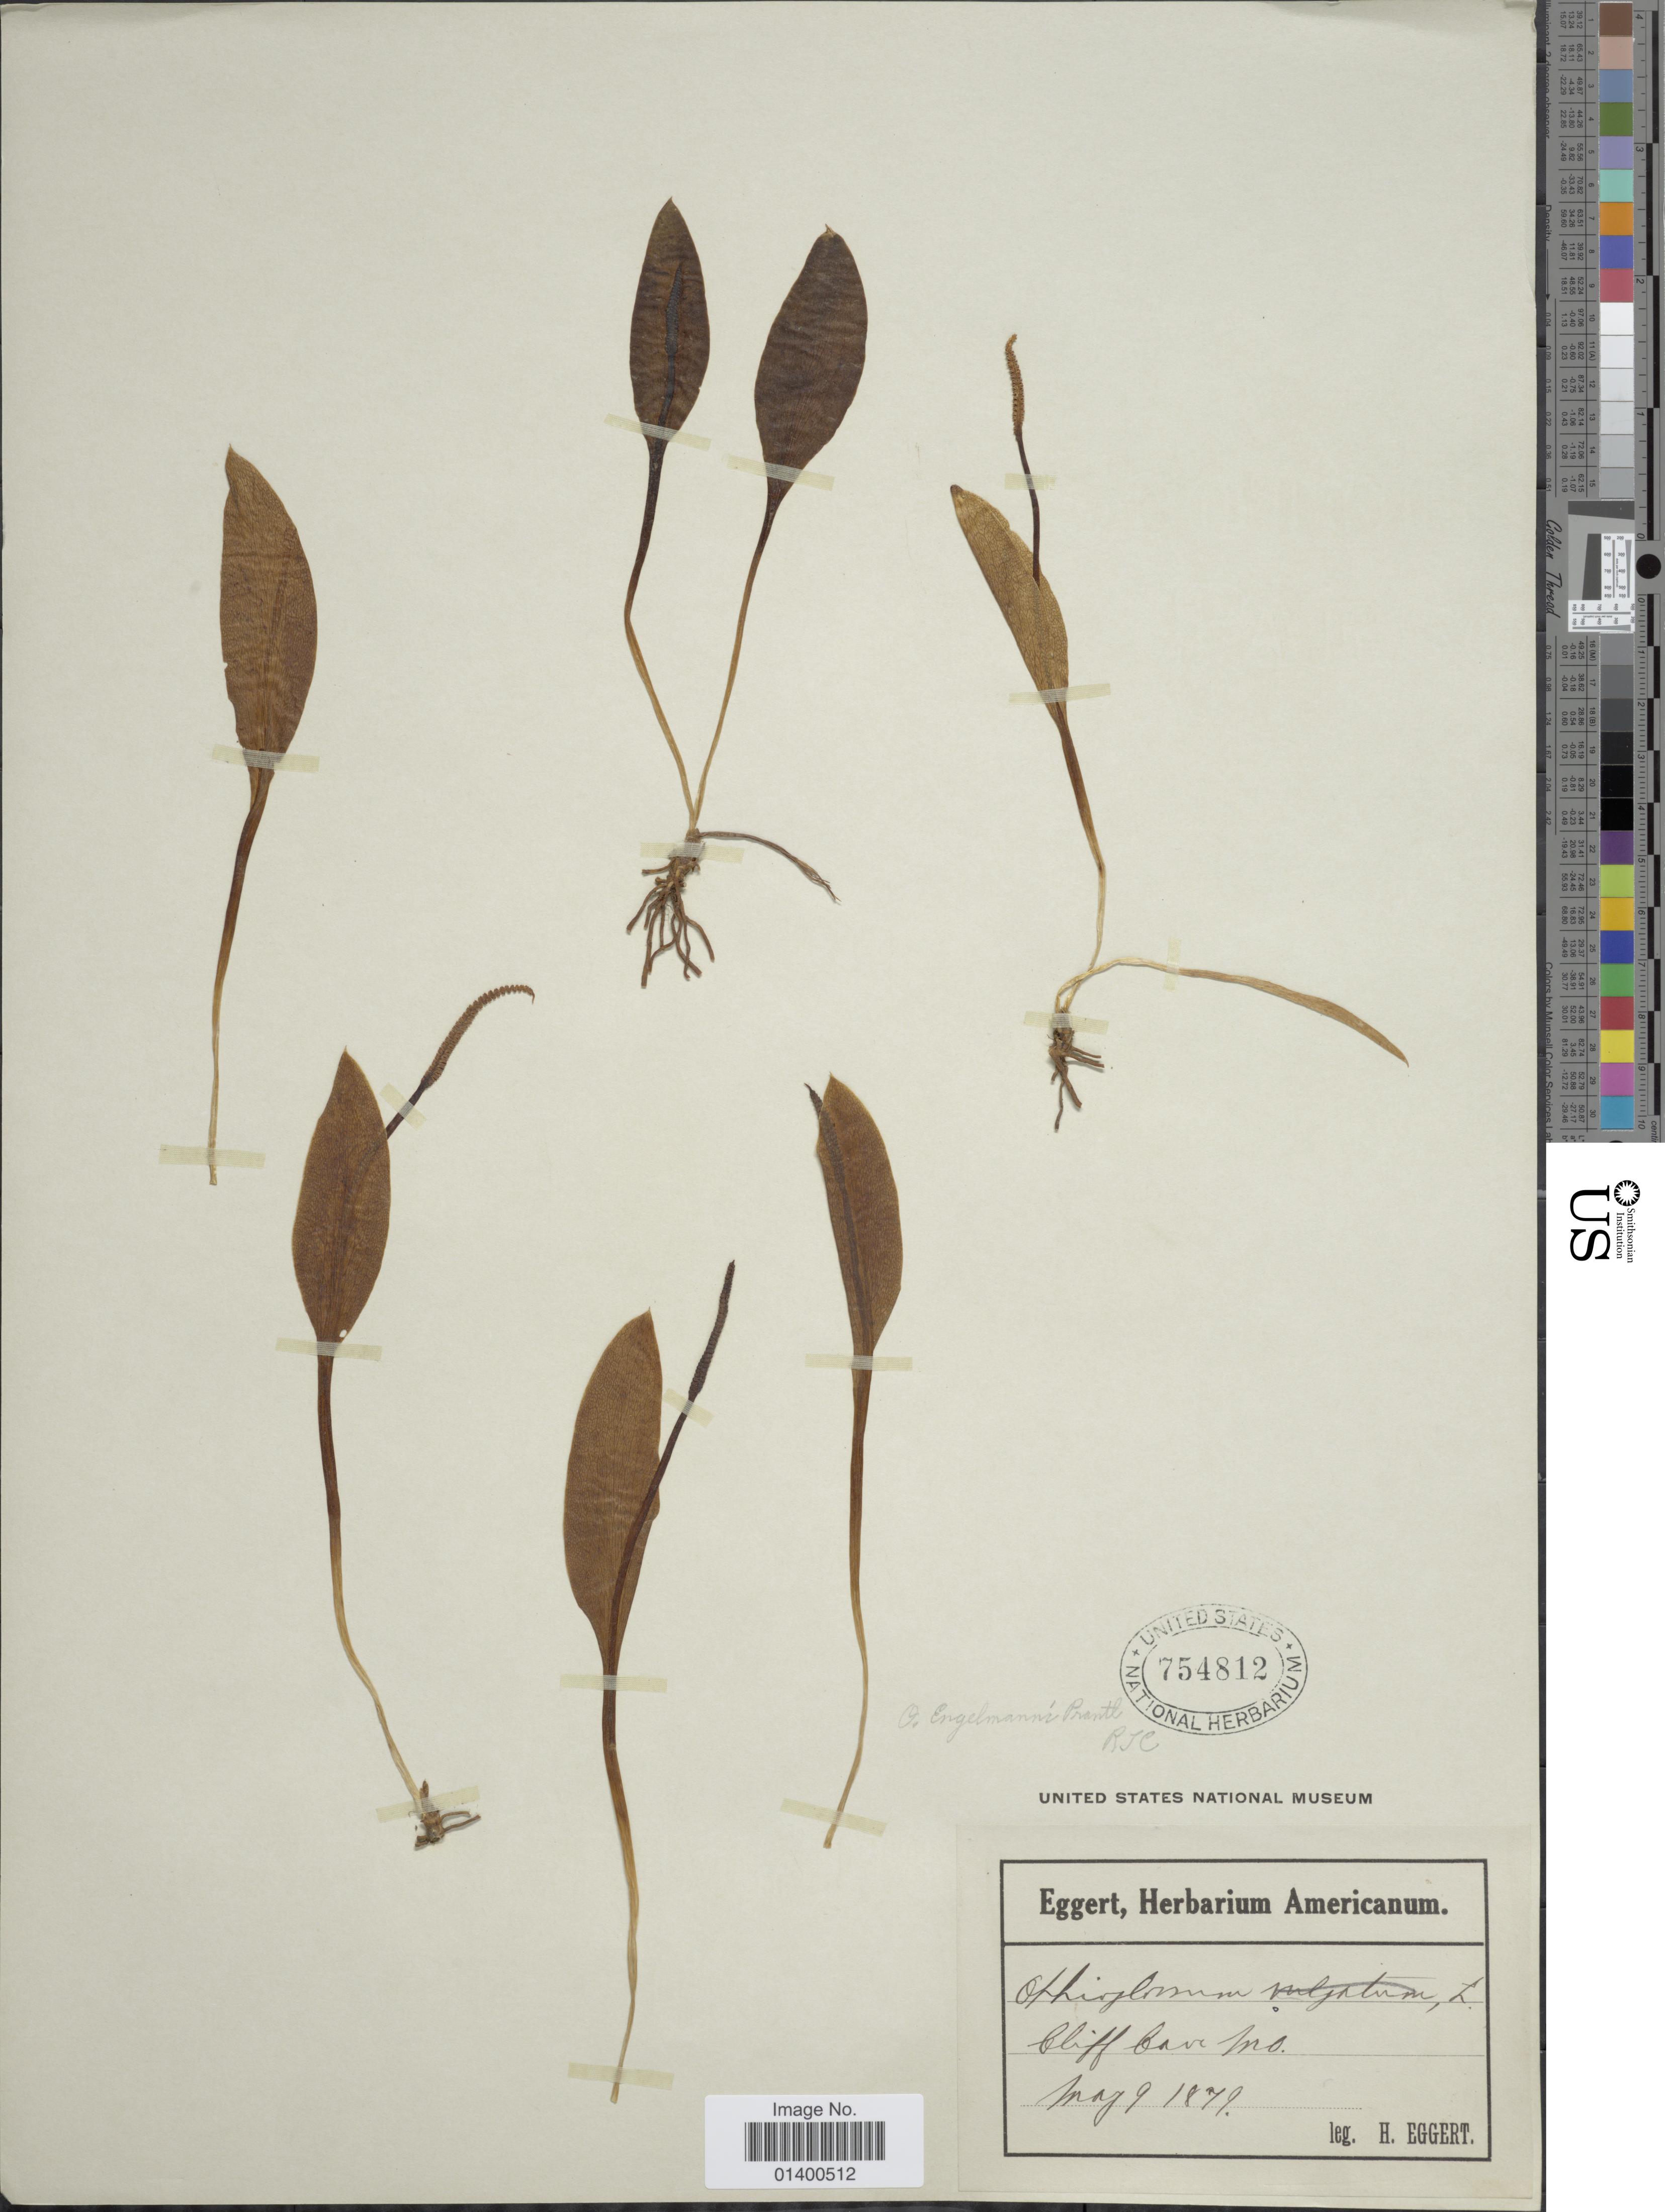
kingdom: Plantae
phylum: Tracheophyta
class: Polypodiopsida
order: Ophioglossales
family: Ophioglossaceae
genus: Ophioglossum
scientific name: Ophioglossum engelmannii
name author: Prantl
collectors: H. Eggert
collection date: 1879-05-09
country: United States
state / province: Missouri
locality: Cliff Cave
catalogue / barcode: US 754812